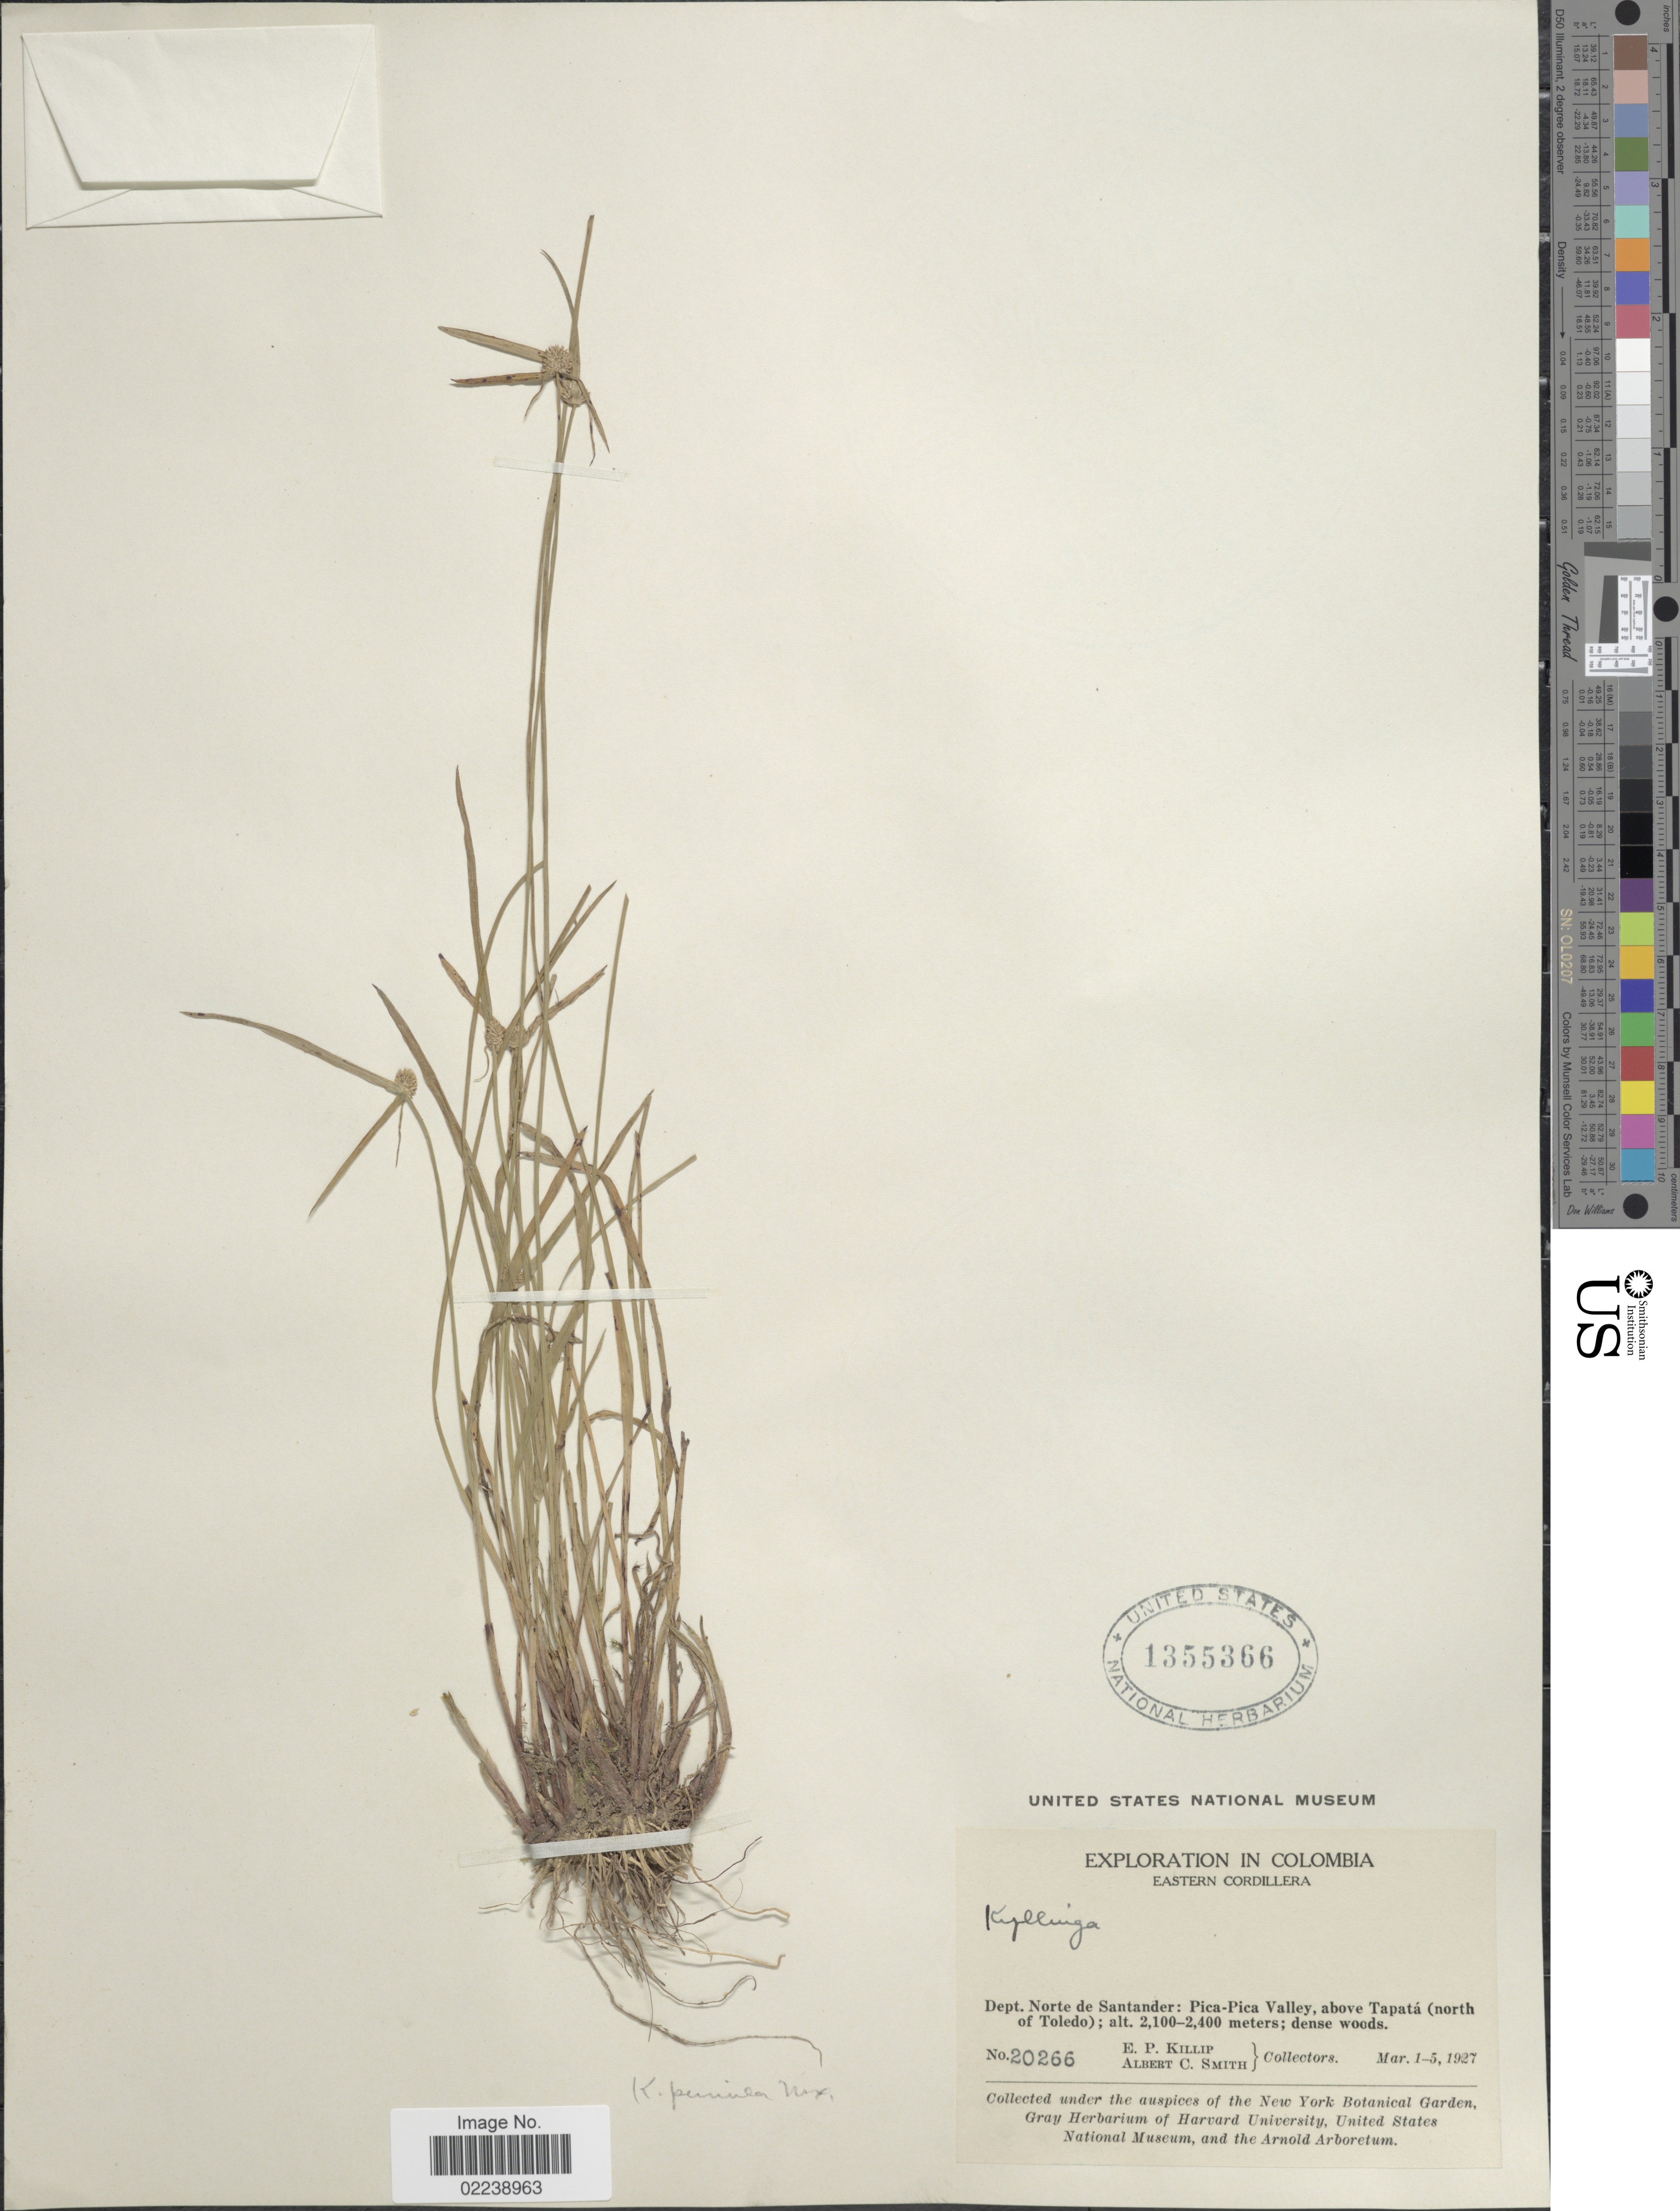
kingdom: Plantae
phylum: Tracheophyta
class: Liliopsida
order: Poales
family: Cyperaceae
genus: Cyperus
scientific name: Cyperus hortensis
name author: (Salzm. ex Steud.) Dorr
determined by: Strong, M. T., (US), Smithsonian Institution - National Museum of Natural History (UNITED STATES)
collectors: E. P. Killip & A. C. Smith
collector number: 20266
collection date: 1927-03-01/1927-03-05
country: Colombia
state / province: Norte de Santander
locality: Eastern Cordillera, Pica-Pica Valley, above Tapata (north of Toledo)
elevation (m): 2100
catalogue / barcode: US 1355366